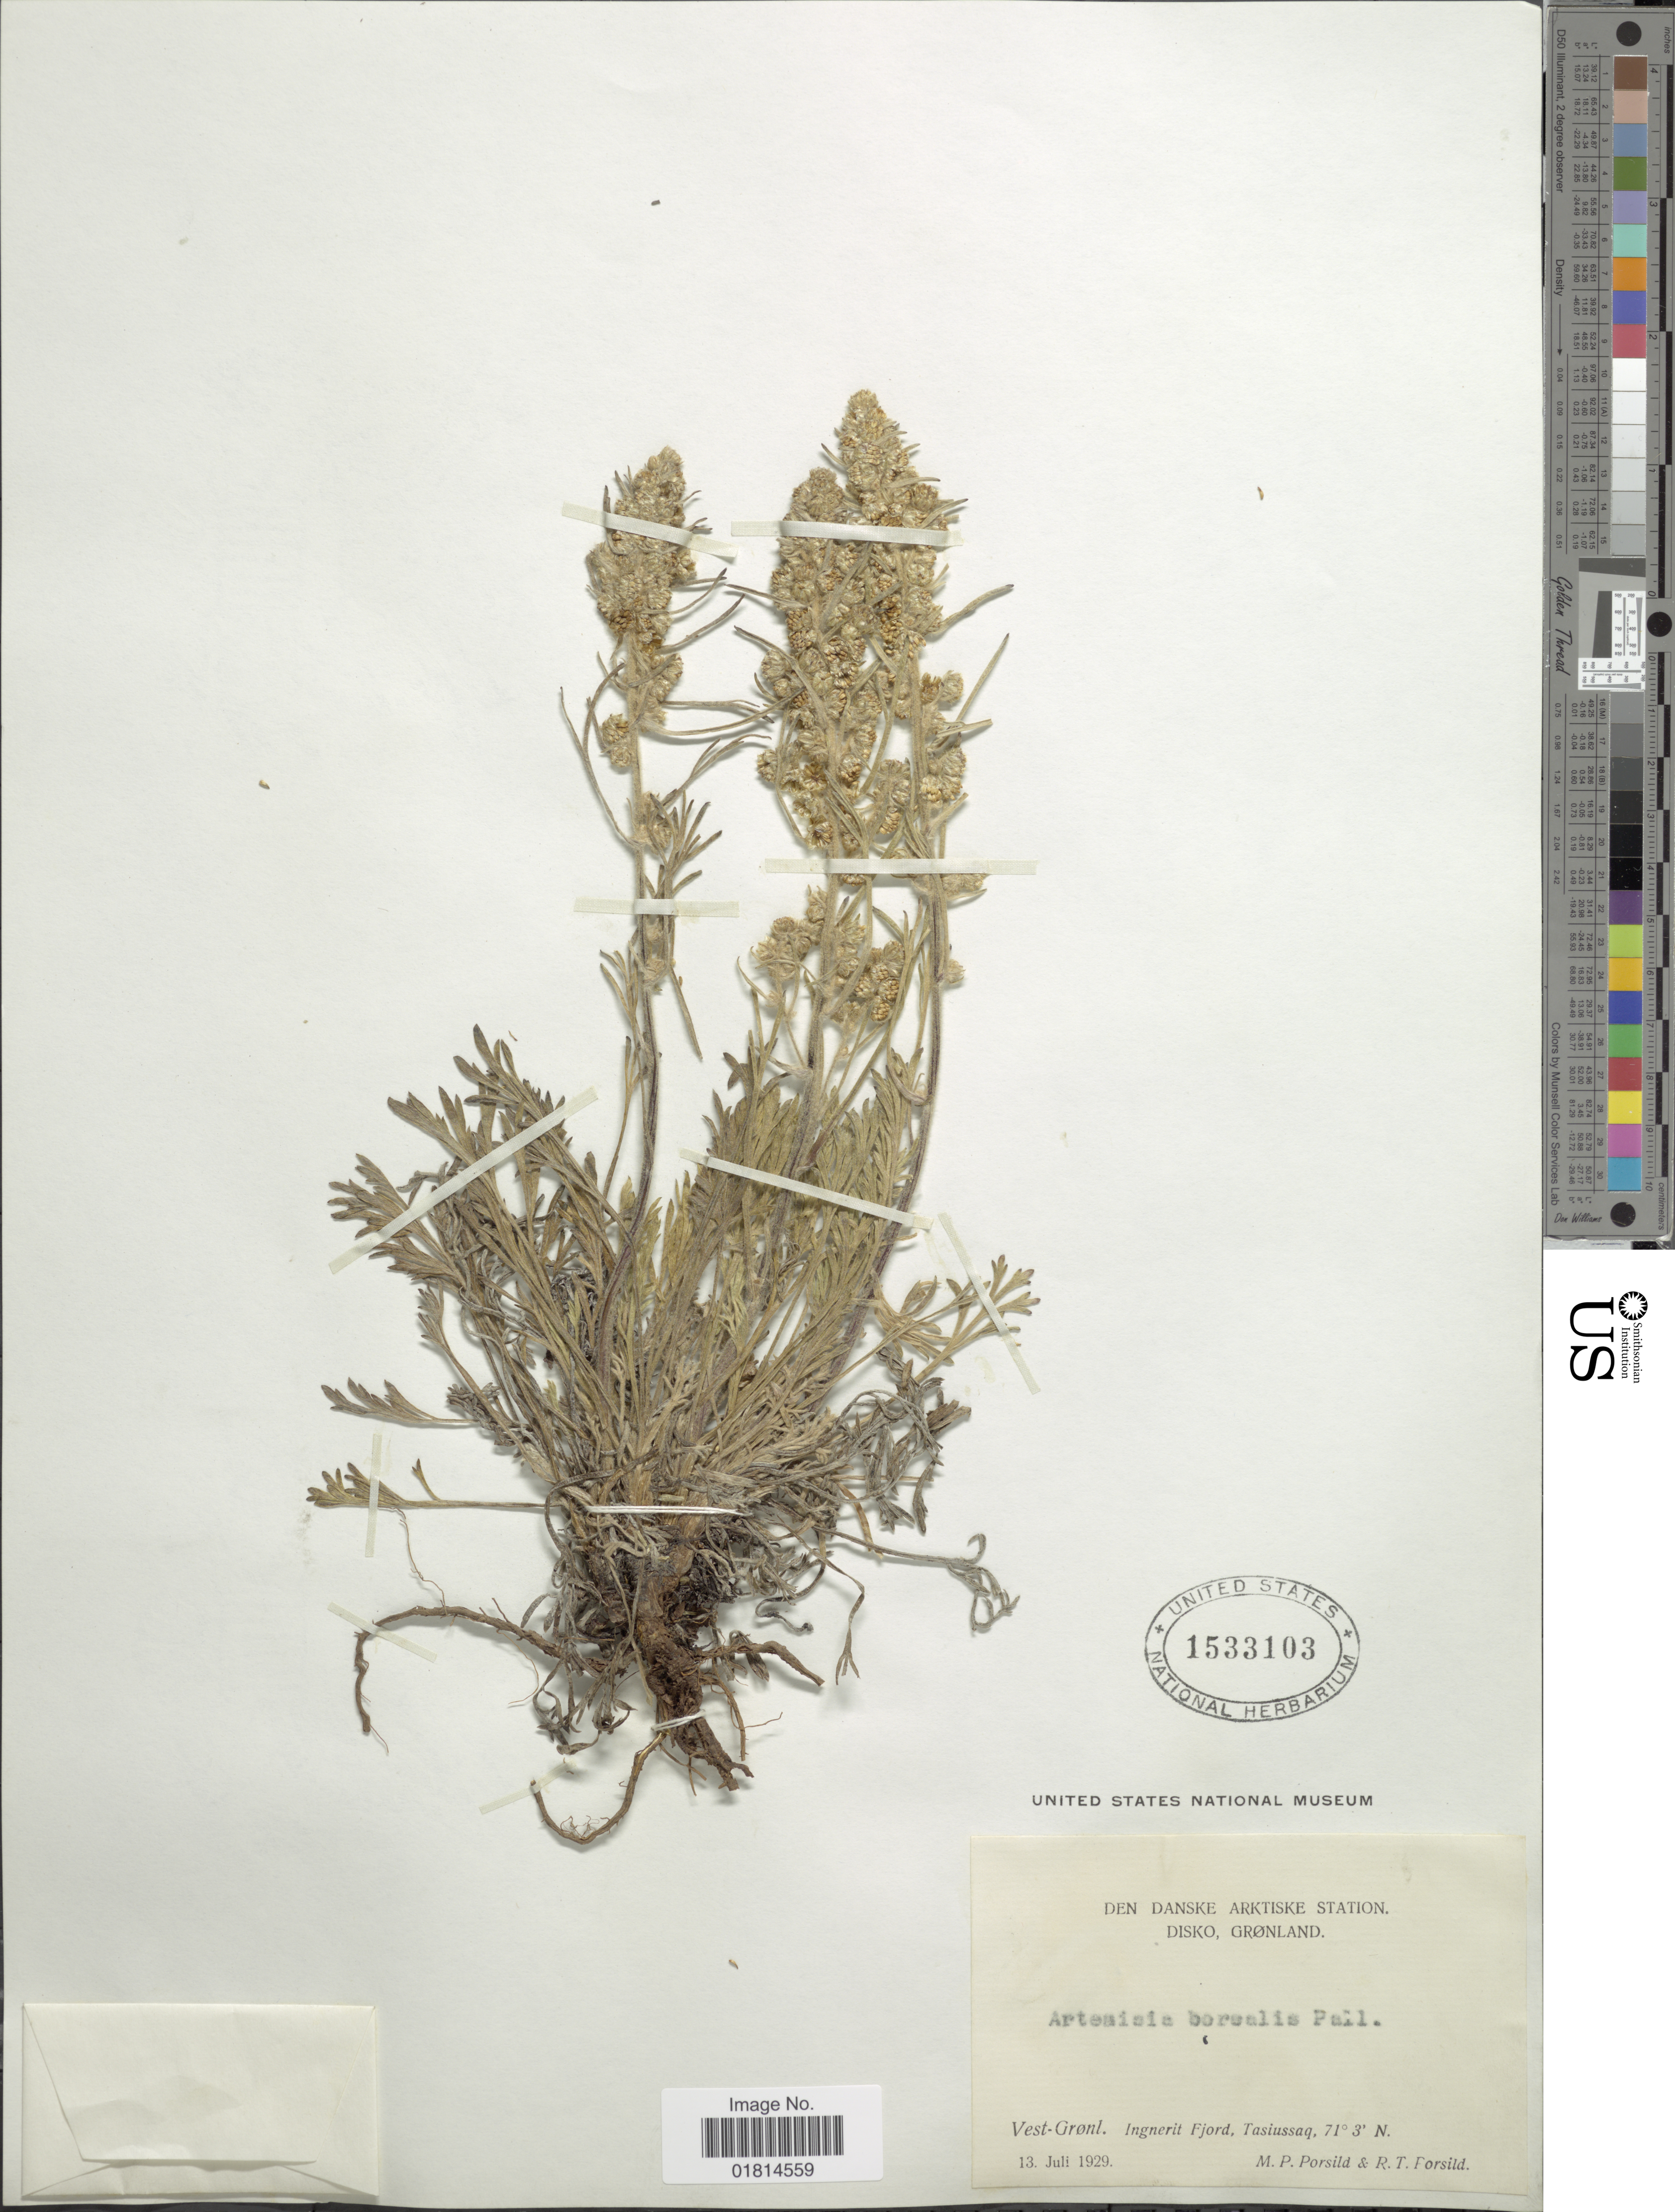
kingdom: Plantae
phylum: Tracheophyta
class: Magnoliopsida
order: Asterales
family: Asteraceae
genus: Artemisia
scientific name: Artemisia borealis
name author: Pall.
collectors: M. P. Porsild & R. T. Porsild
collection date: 1929-07-13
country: Greenland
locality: Den danske arktiske station. Disko, Grønland. Vest-Grønl. Ingnerit Fjord, Tasiussaq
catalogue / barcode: US 1533103